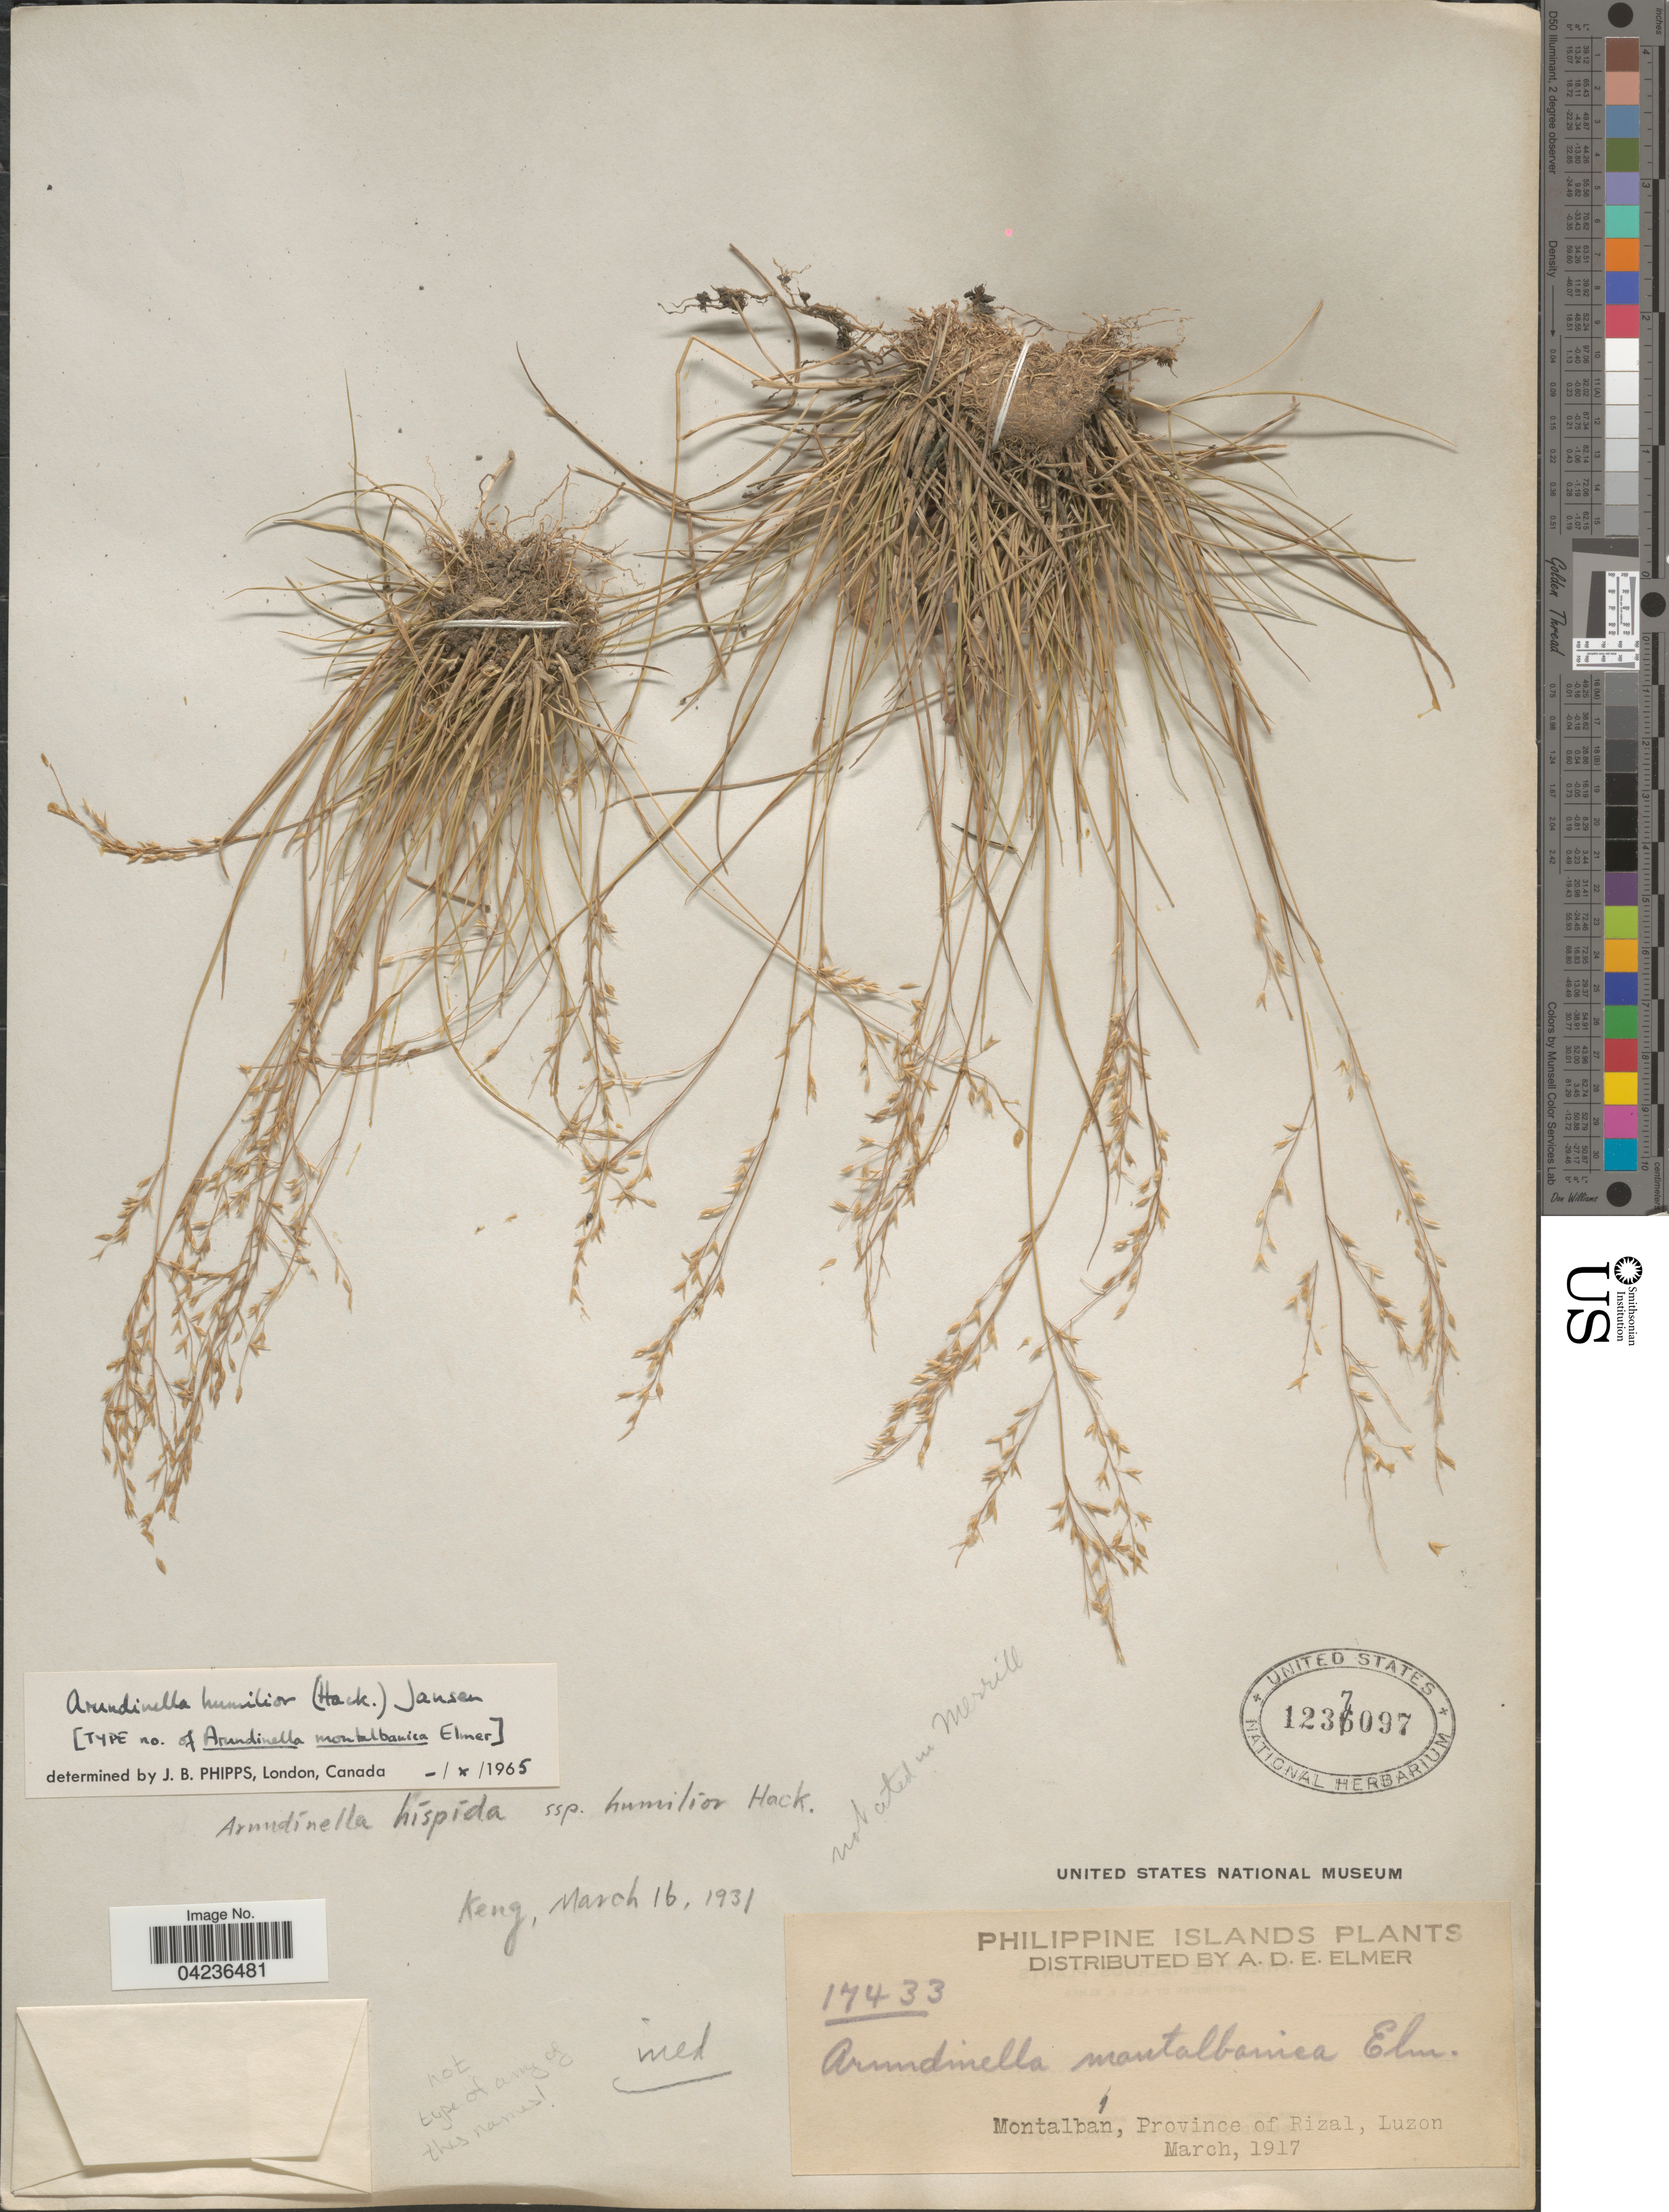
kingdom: Plantae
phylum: Tracheophyta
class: Liliopsida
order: Poales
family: Poaceae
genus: Arundinella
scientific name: Arundinella pubescens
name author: Merr. & Hack.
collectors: A. D. E. Elmer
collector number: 17433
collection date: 1917-03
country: Philippines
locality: Philippine Islands. Montalban, Province of Rizal, Luzon.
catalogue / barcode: US 1237097